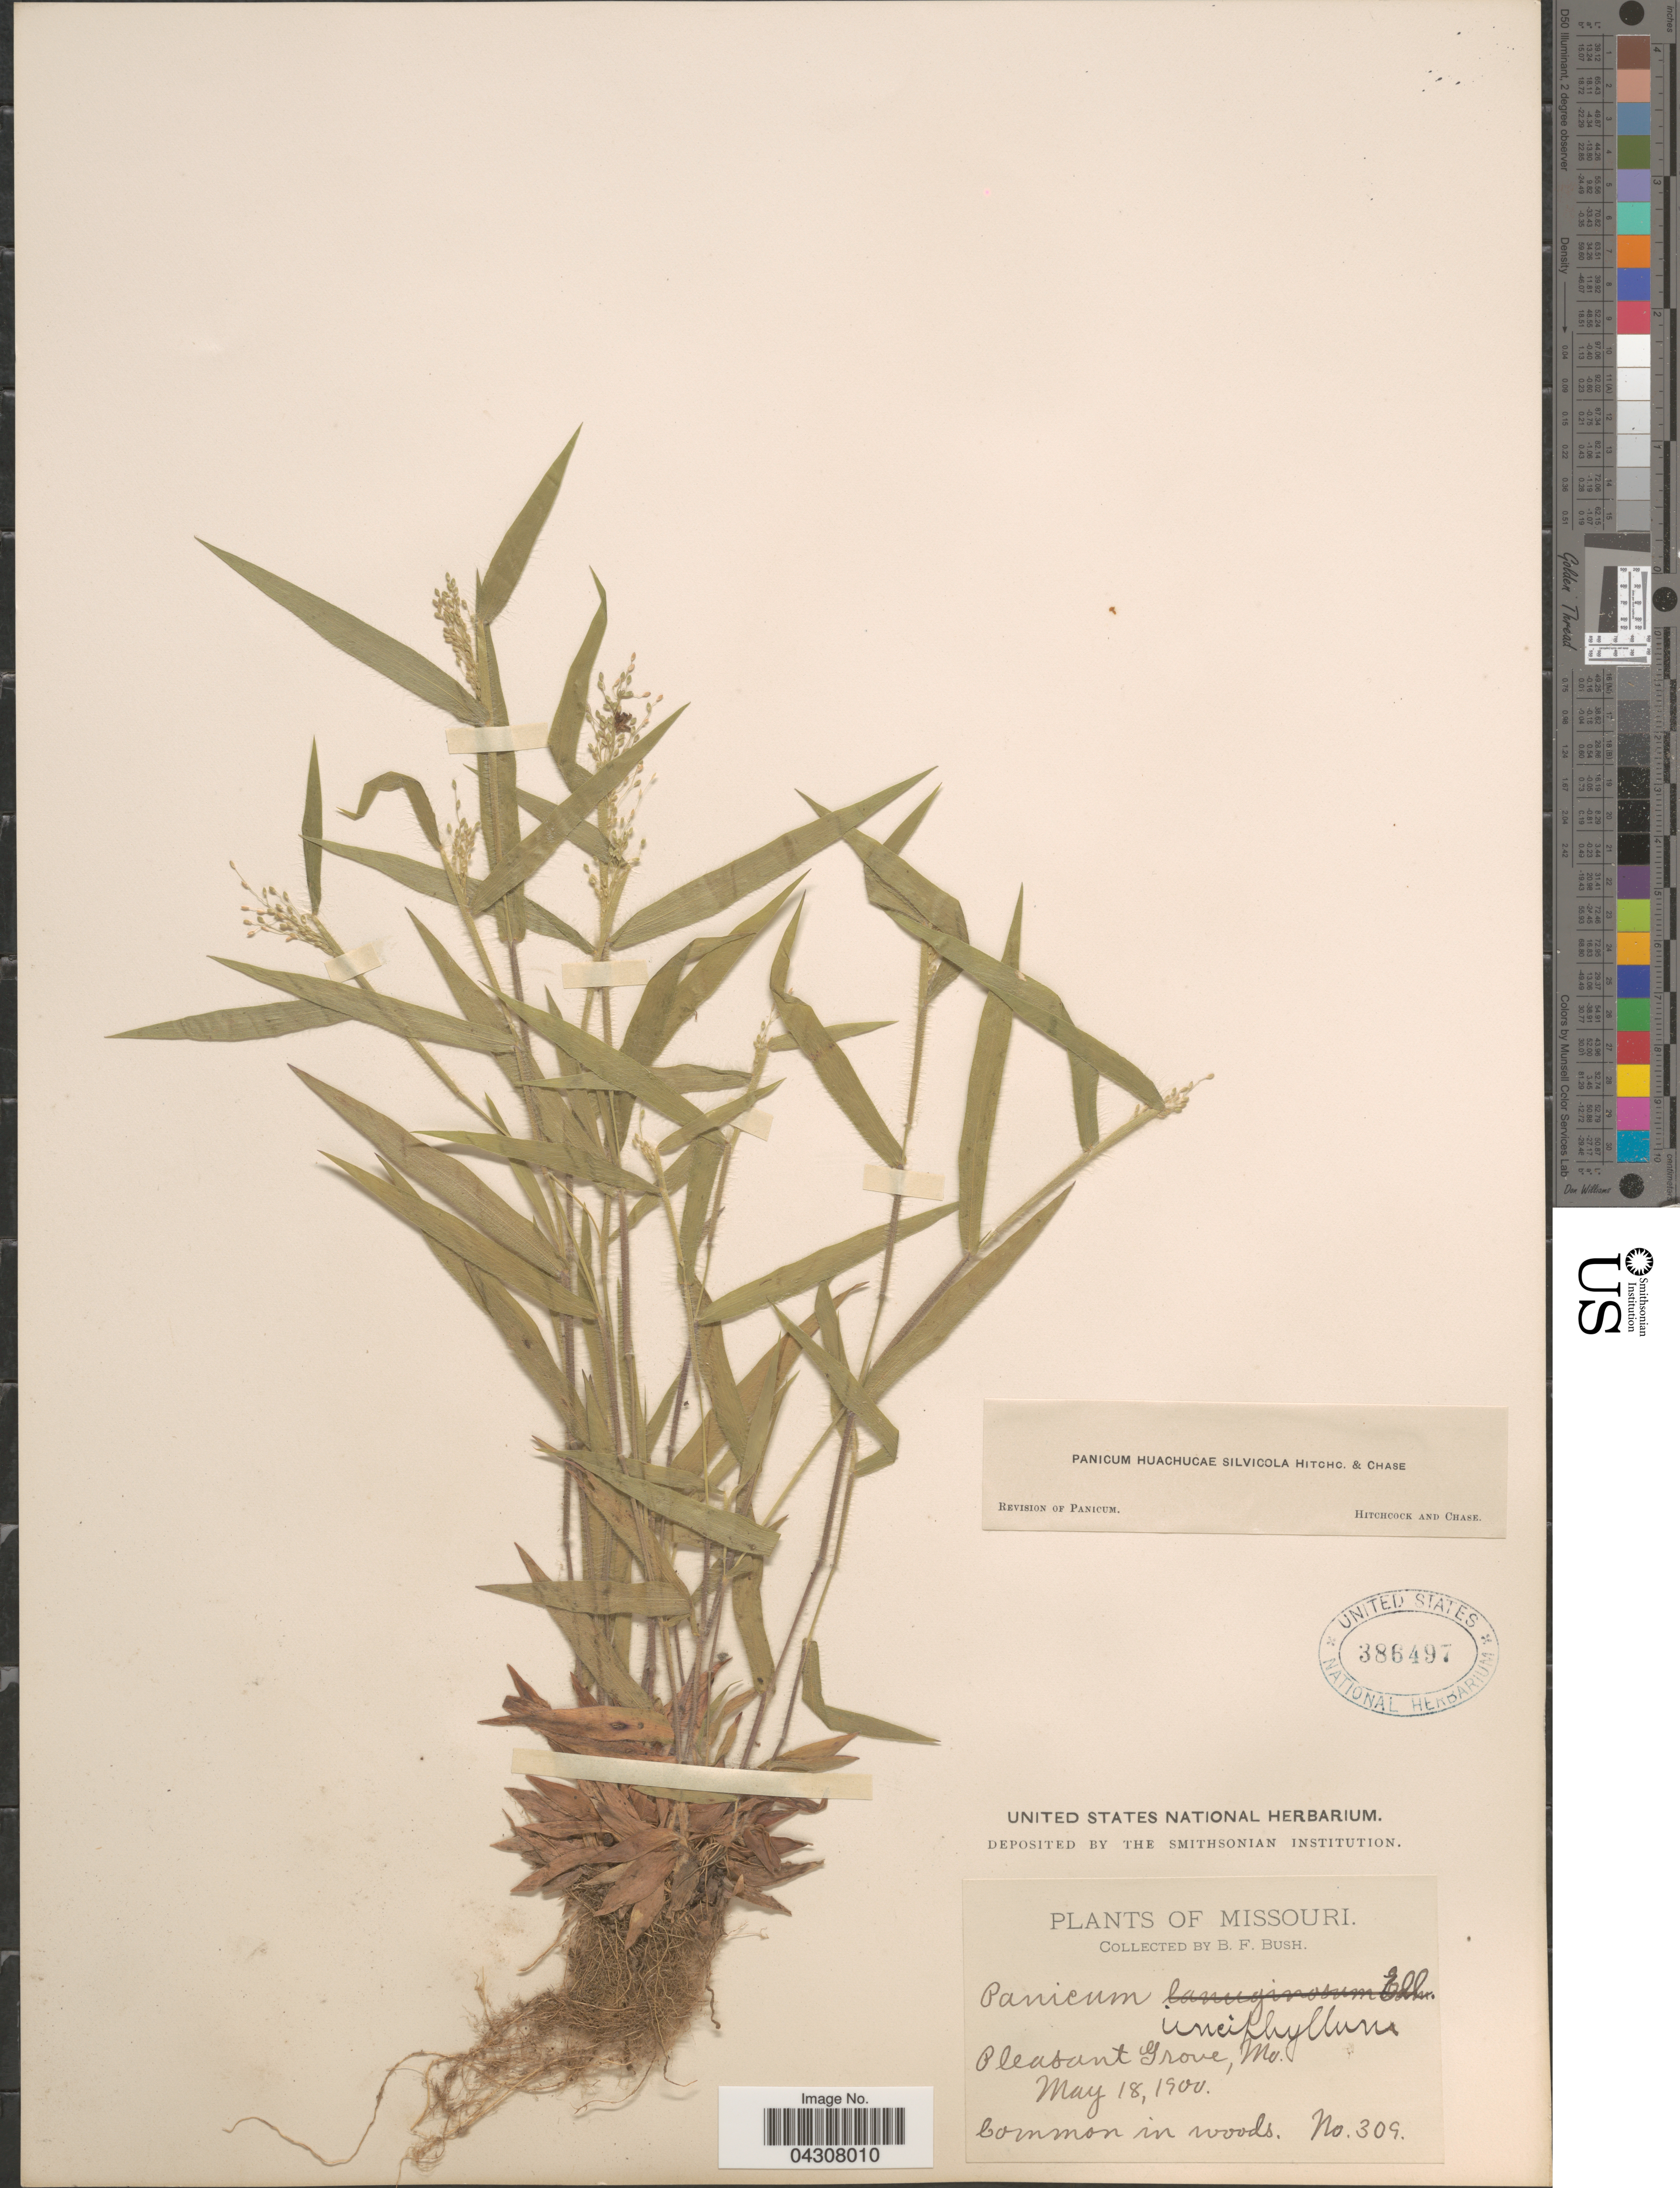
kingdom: Plantae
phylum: Tracheophyta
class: Liliopsida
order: Poales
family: Poaceae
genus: Dichanthelium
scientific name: Dichanthelium acuminatum var. acuminatum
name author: (Sw.) Gould & C.A. Clark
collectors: B. F. Bush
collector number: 309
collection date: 1900-05-18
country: United States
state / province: Missouri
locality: Pleasant Grove.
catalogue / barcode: US 386497